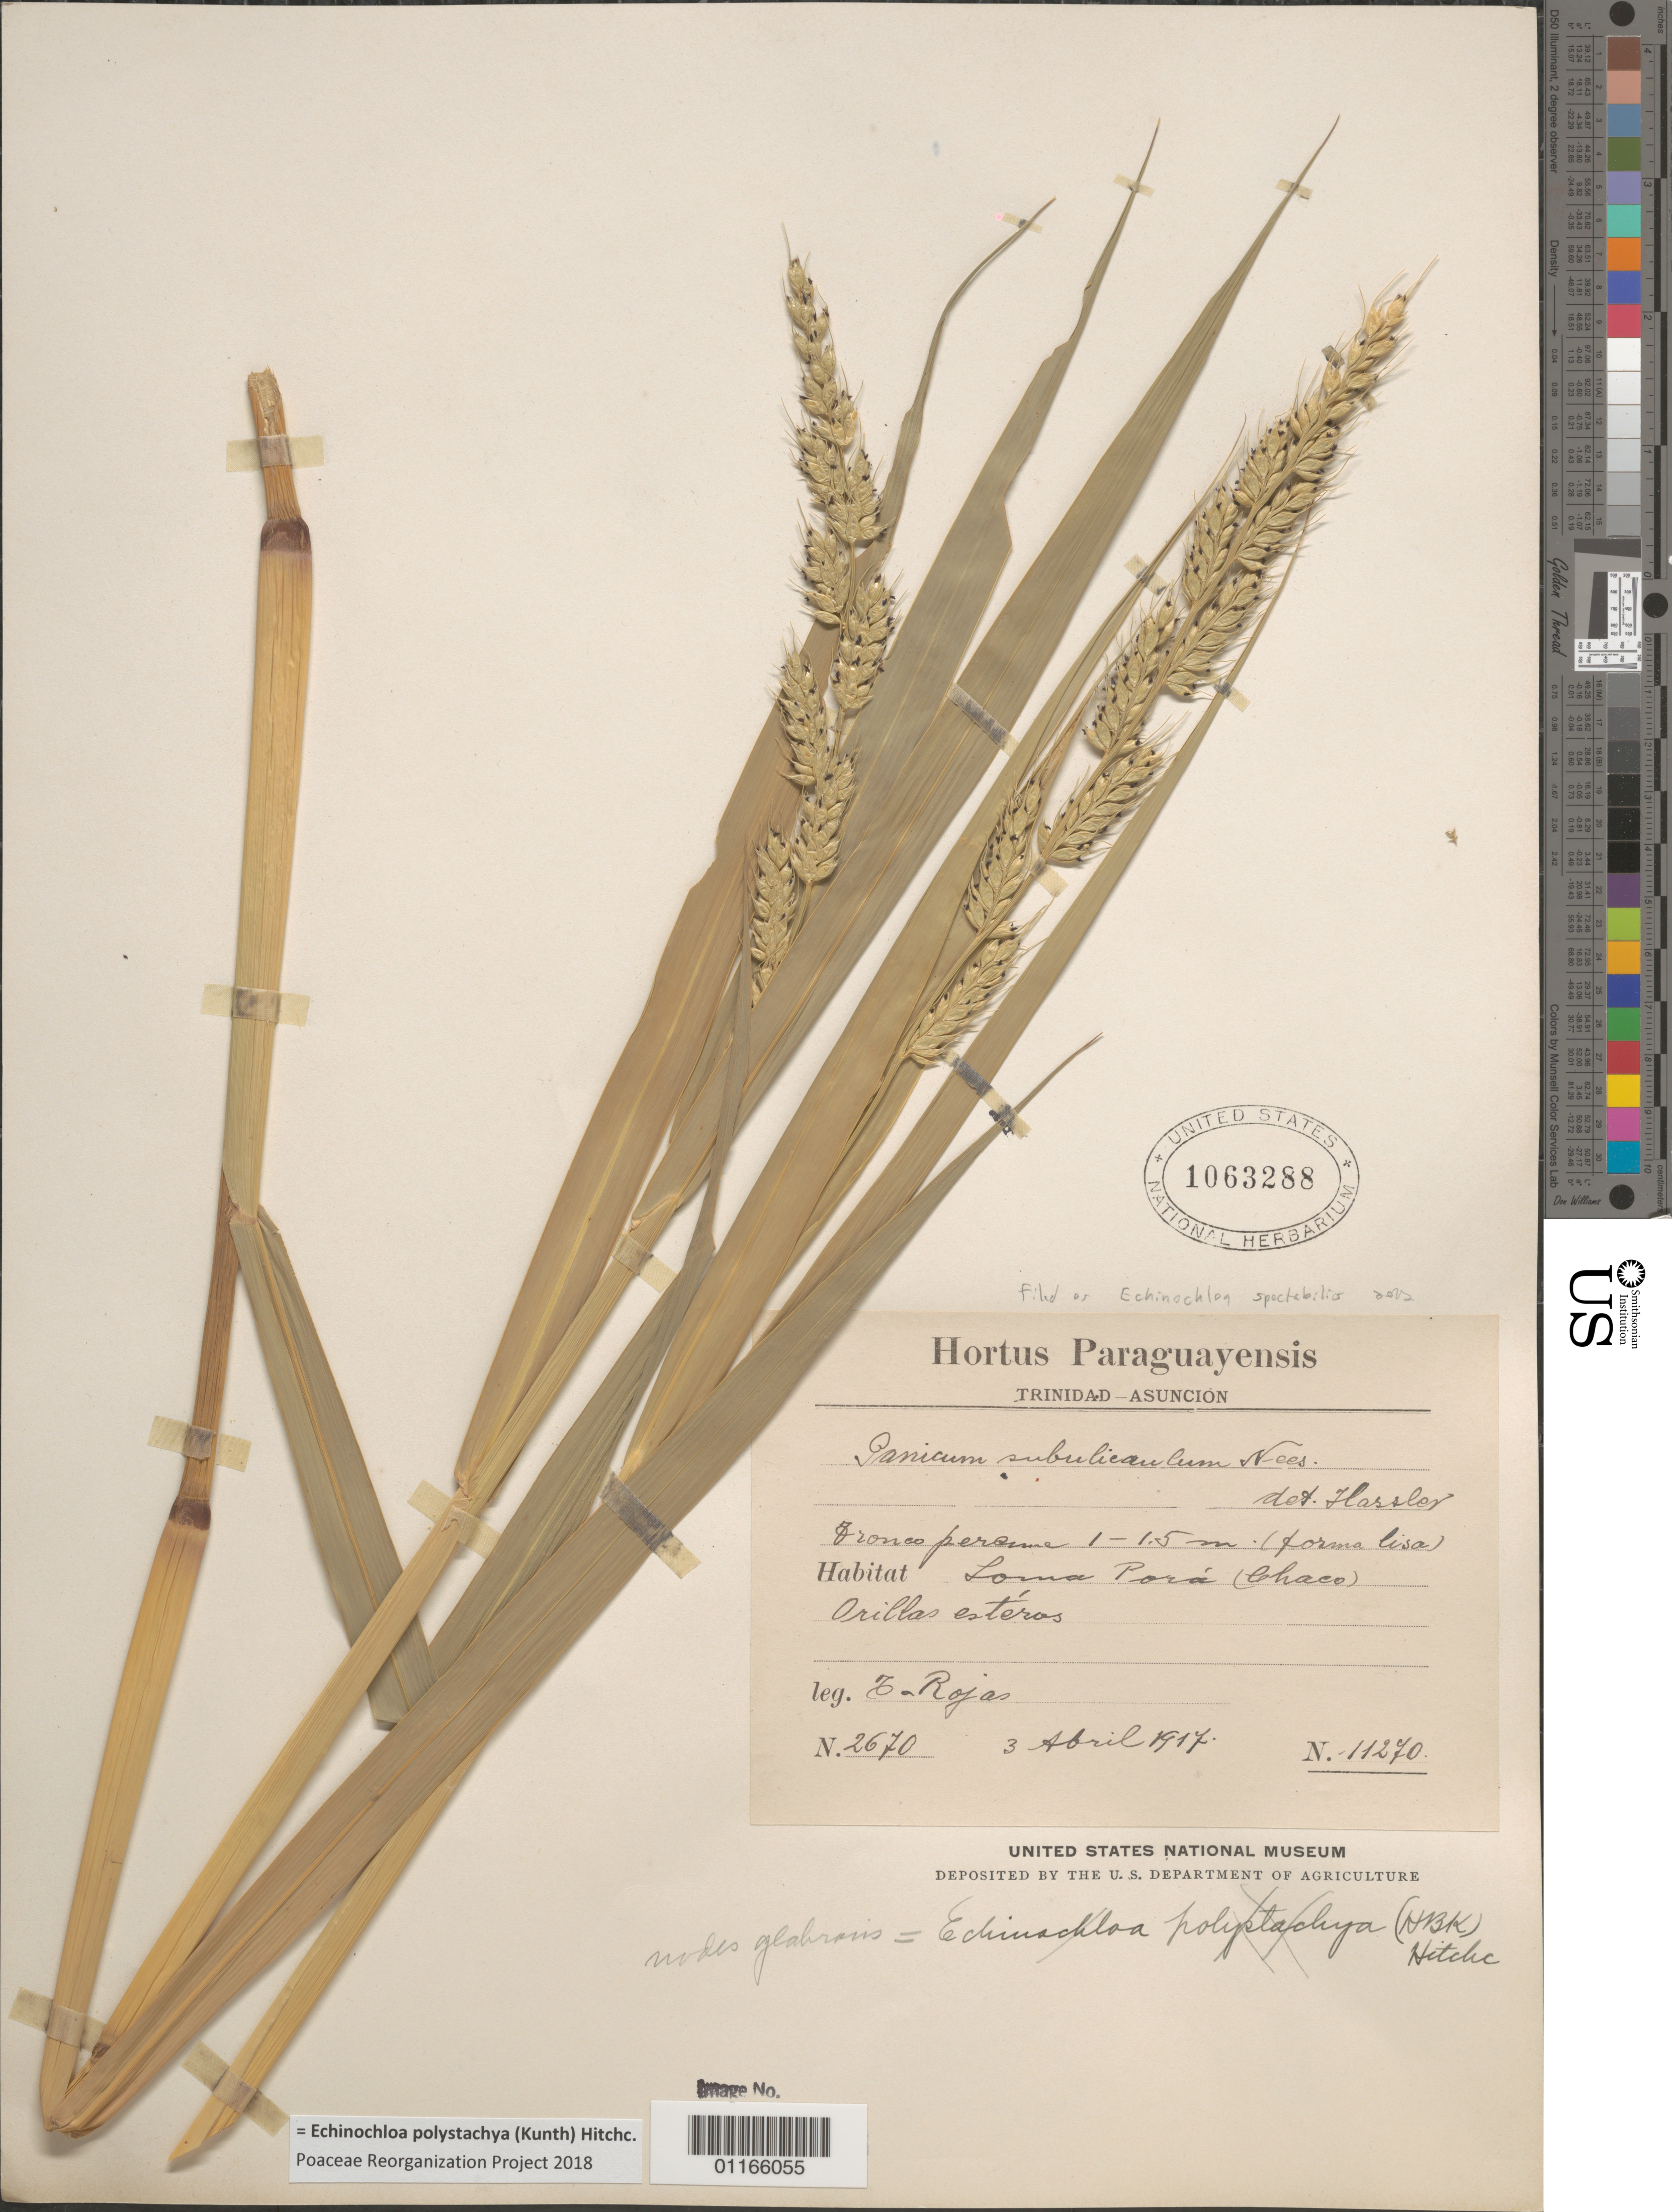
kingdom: Plantae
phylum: Tracheophyta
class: Liliopsida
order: Poales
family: Poaceae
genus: Echinochloa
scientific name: Echinochloa polystachya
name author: (Kunth) Hitchc.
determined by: Poaceae Reorganization Project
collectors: Rojas, --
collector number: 2670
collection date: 1917-04-03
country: Paraguay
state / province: Asunción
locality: Trinidad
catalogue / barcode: US 1063288